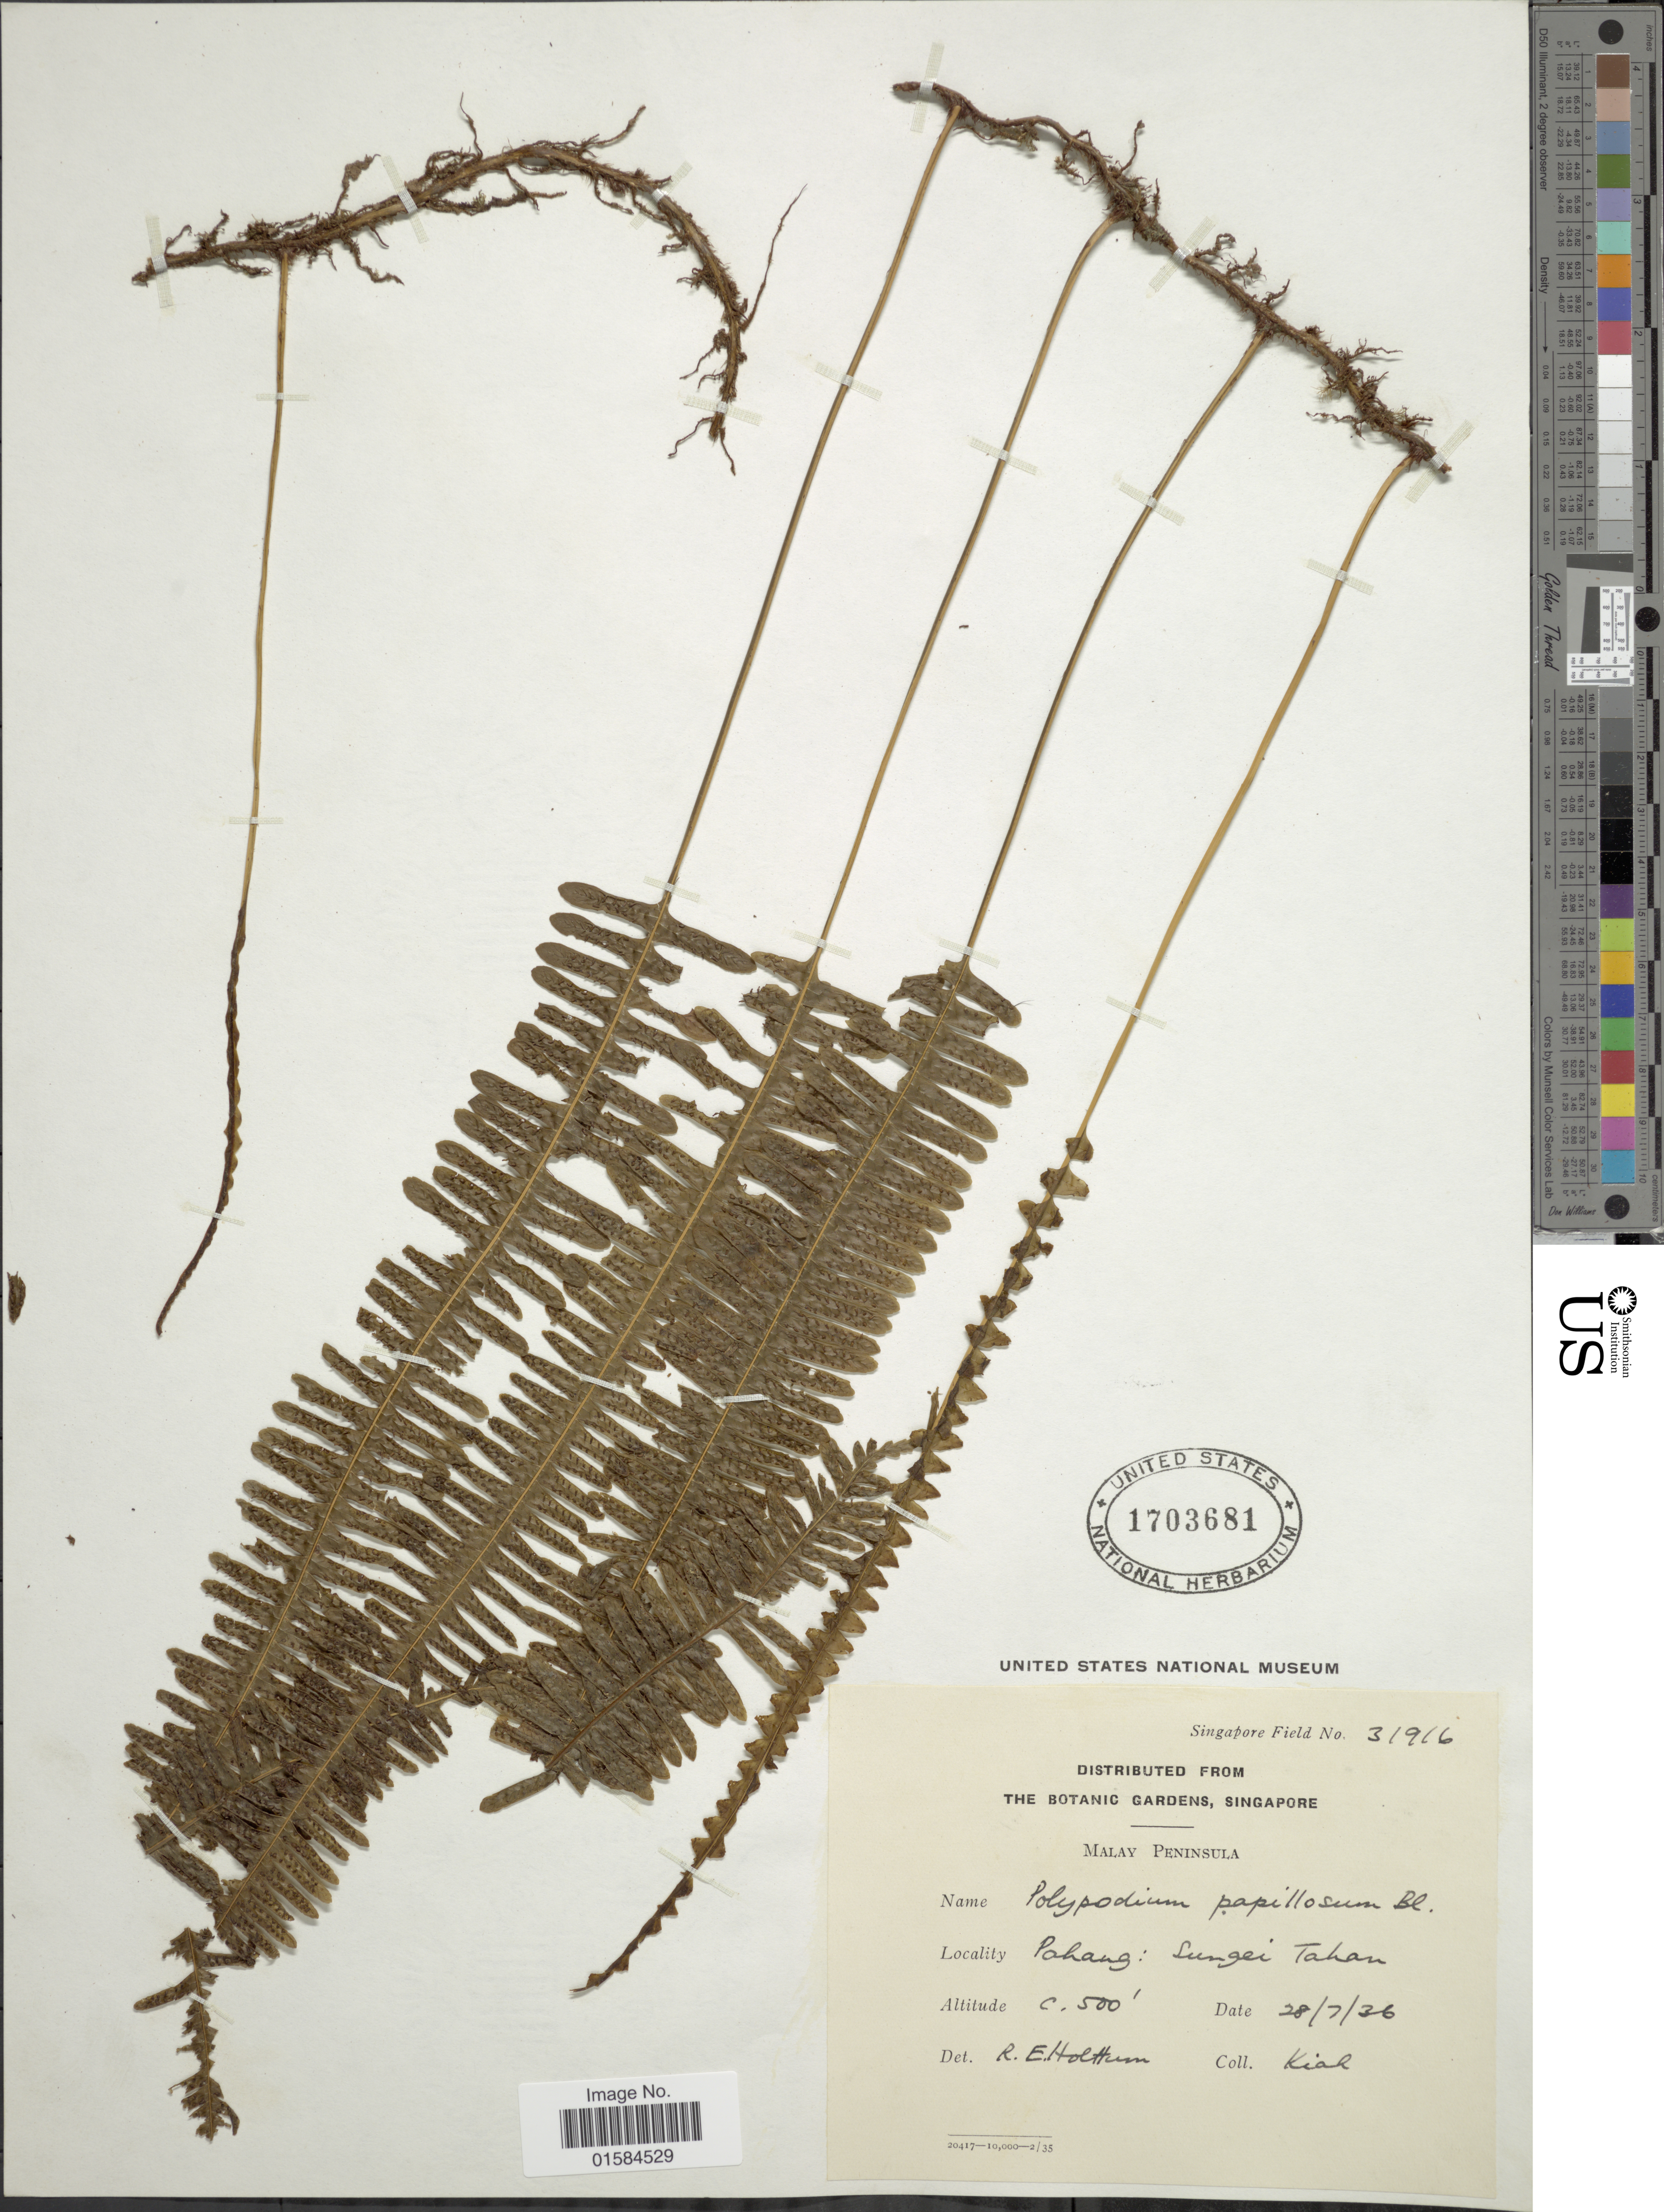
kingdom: Plantae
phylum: Tracheophyta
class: Polypodiopsida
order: Polypodiales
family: Polypodiaceae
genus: Thylacopteris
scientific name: Thylacopteris papillosa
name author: (Blume) Kunze ex J. Sm.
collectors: -. Kiah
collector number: Singapore Field 31916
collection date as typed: Transcribed d/m/y: 28/7/36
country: Malaysia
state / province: Pahang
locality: Malay Peninsula, Pahang, Sungei Tahan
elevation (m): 152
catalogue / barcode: US 1703681